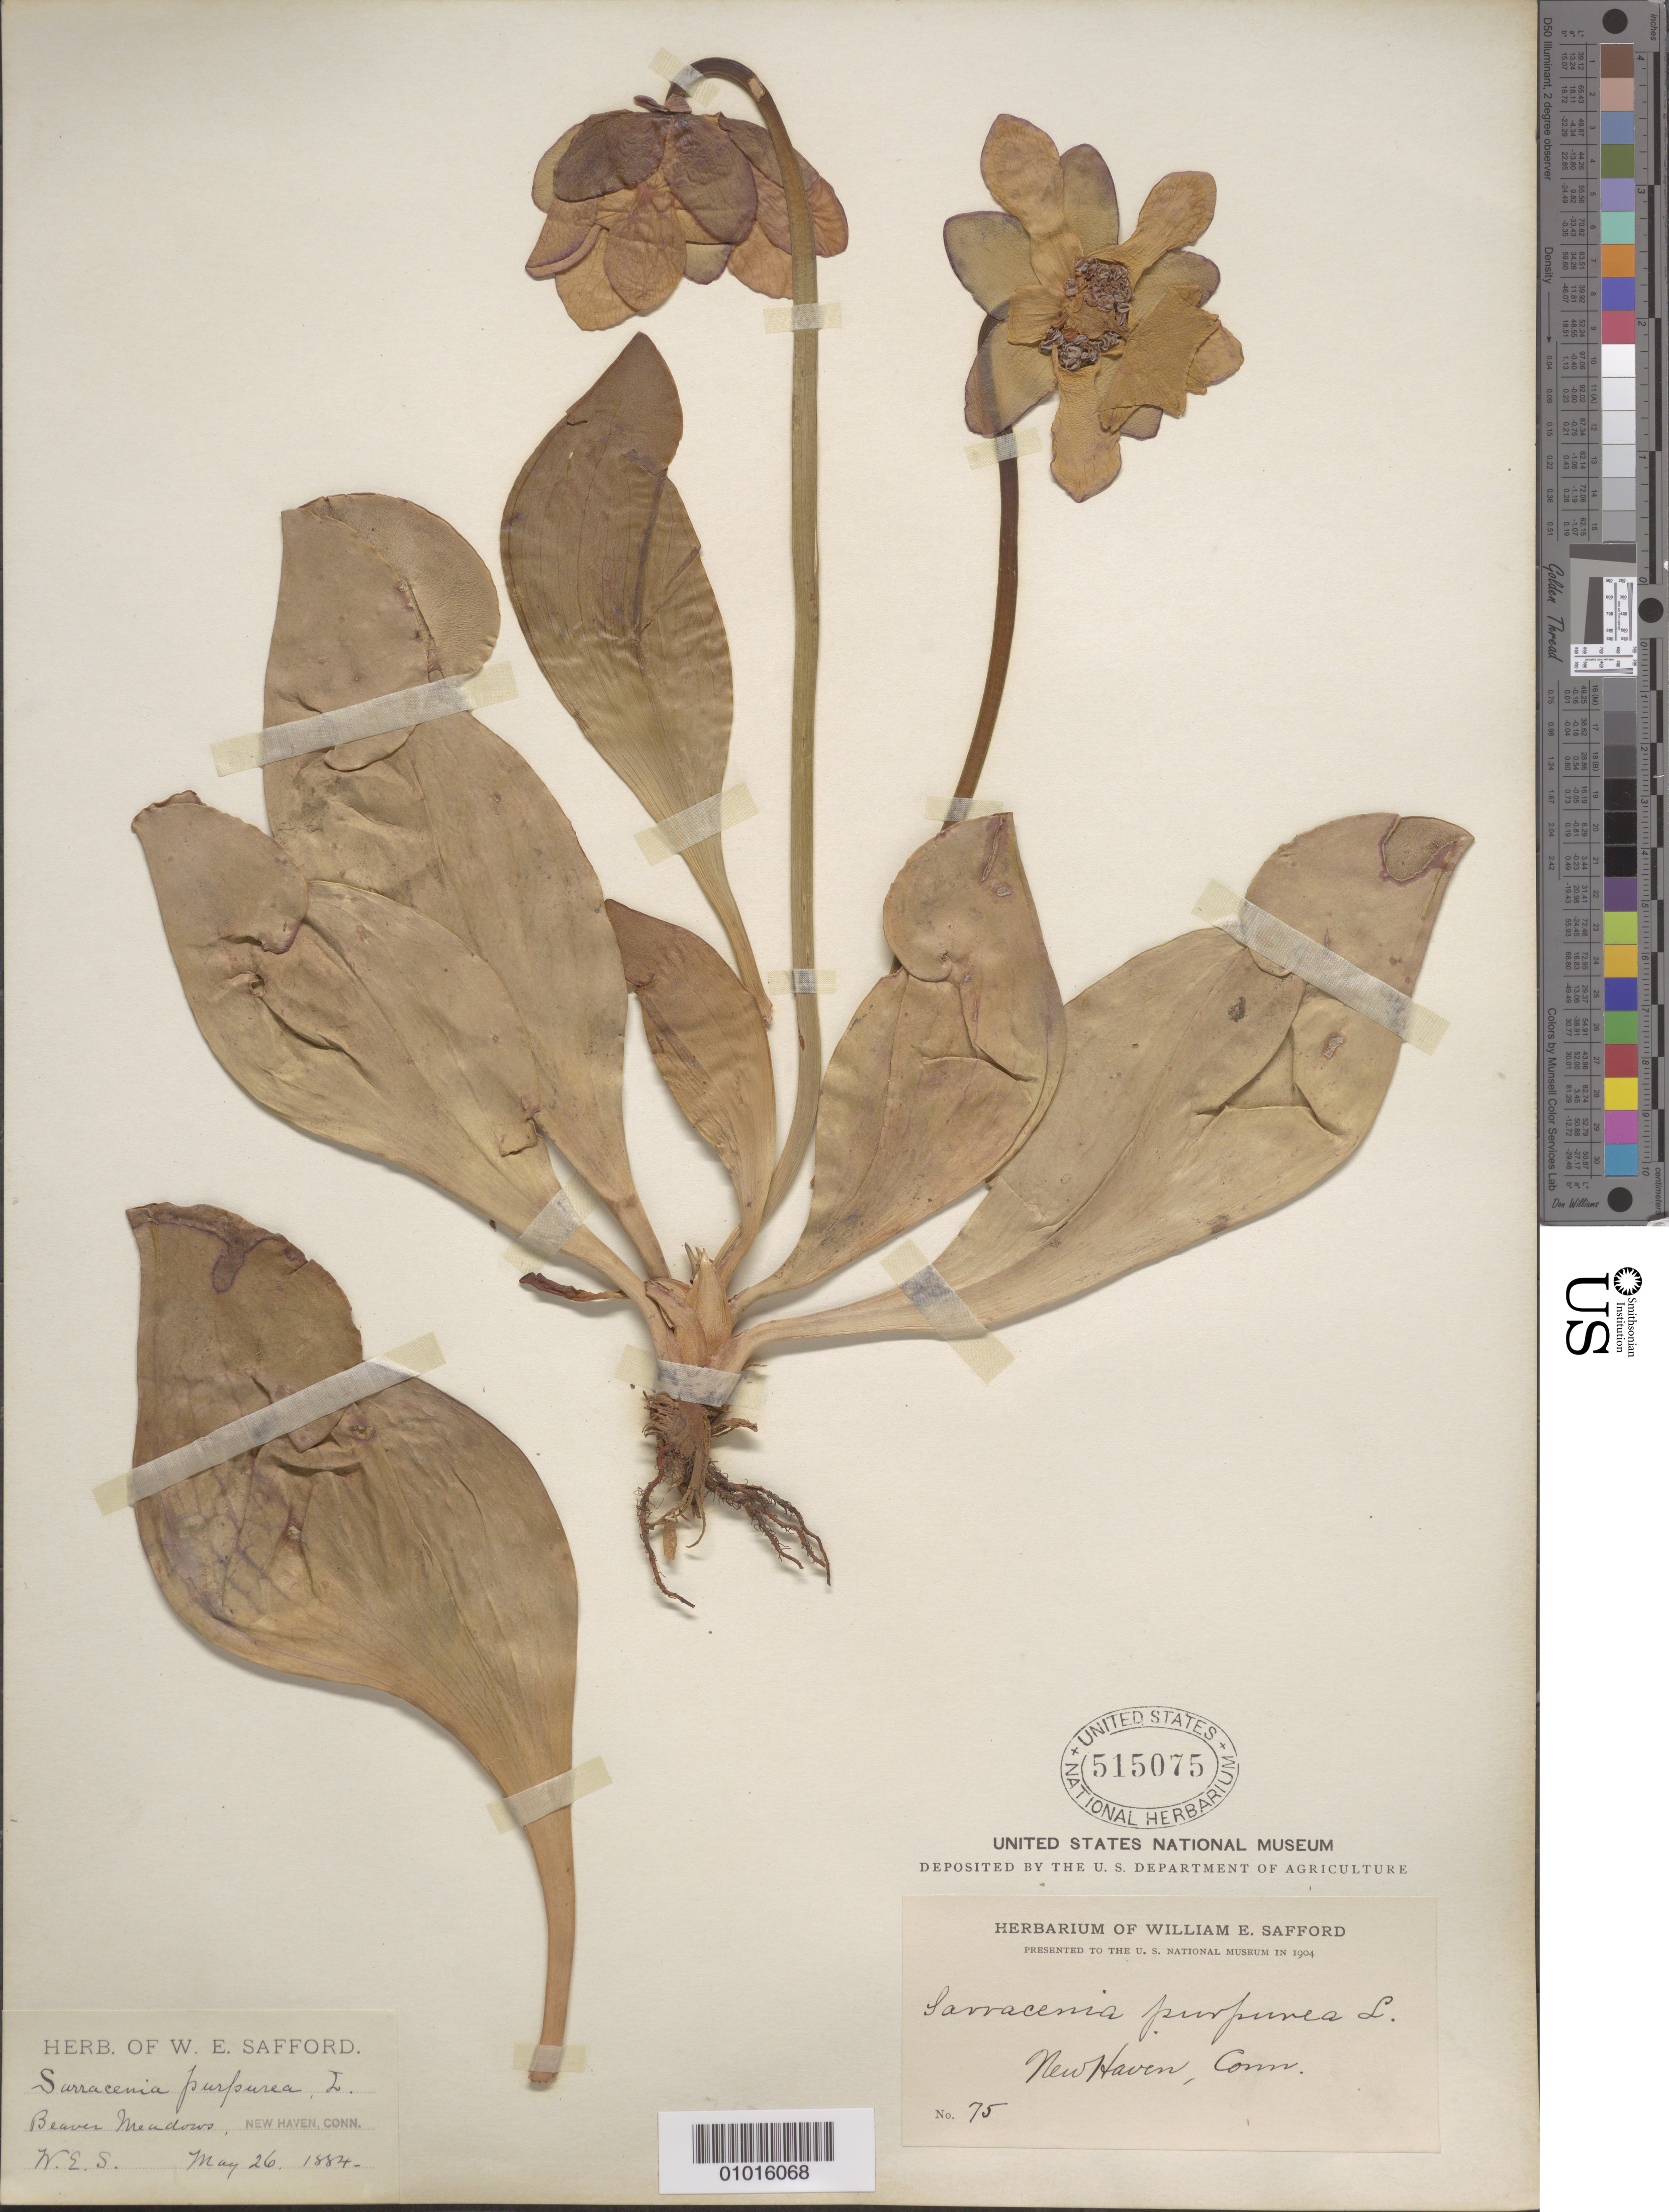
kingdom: Plantae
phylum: Tracheophyta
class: Magnoliopsida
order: Ericales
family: Sarraceniaceae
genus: Sarracenia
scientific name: Sarracenia purpurea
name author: L.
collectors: W. E. Safford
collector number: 75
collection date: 1884-05-26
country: United States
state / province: Connecticut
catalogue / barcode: US 515075